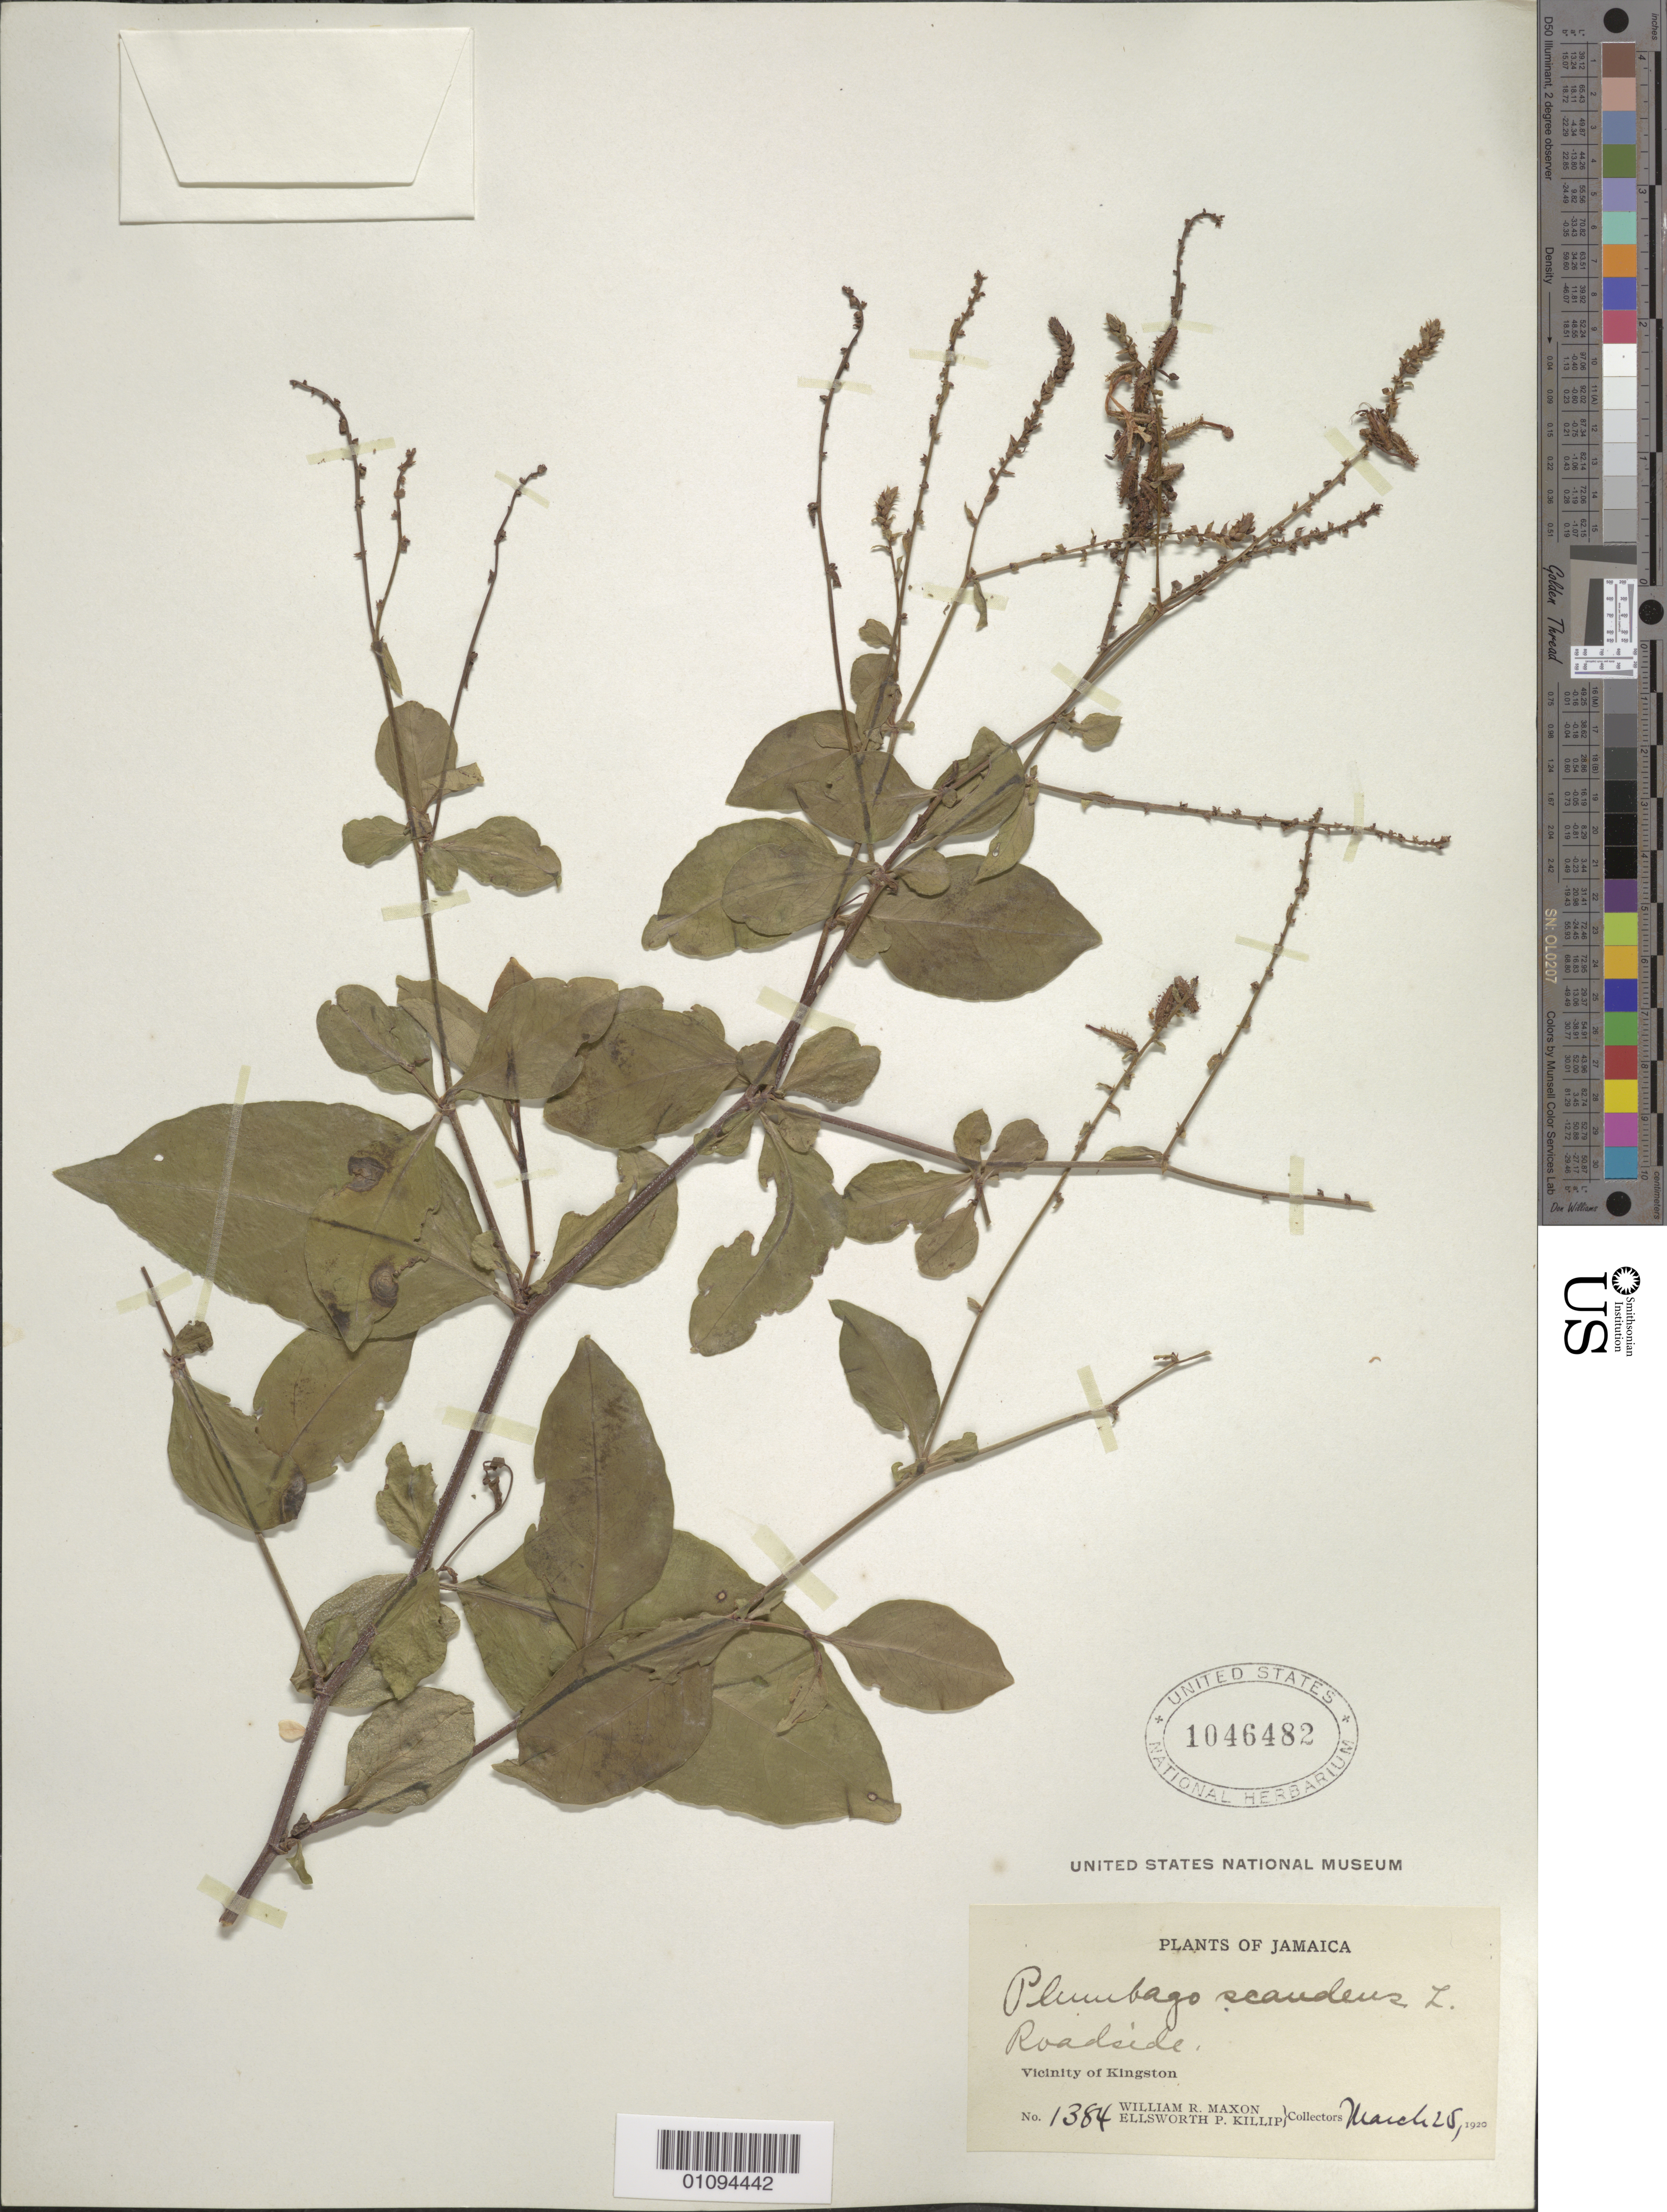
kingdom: Plantae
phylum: Tracheophyta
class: Magnoliopsida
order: Caryophyllales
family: Plumbaginaceae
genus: Plumbago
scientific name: Plumbago scandens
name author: L.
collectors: W. R. Maxon & E. P. Killip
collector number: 1384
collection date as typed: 25 Mar 1920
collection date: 1920-03-25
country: Jamaica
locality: Vicinity of Kingston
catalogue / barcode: US 1046482